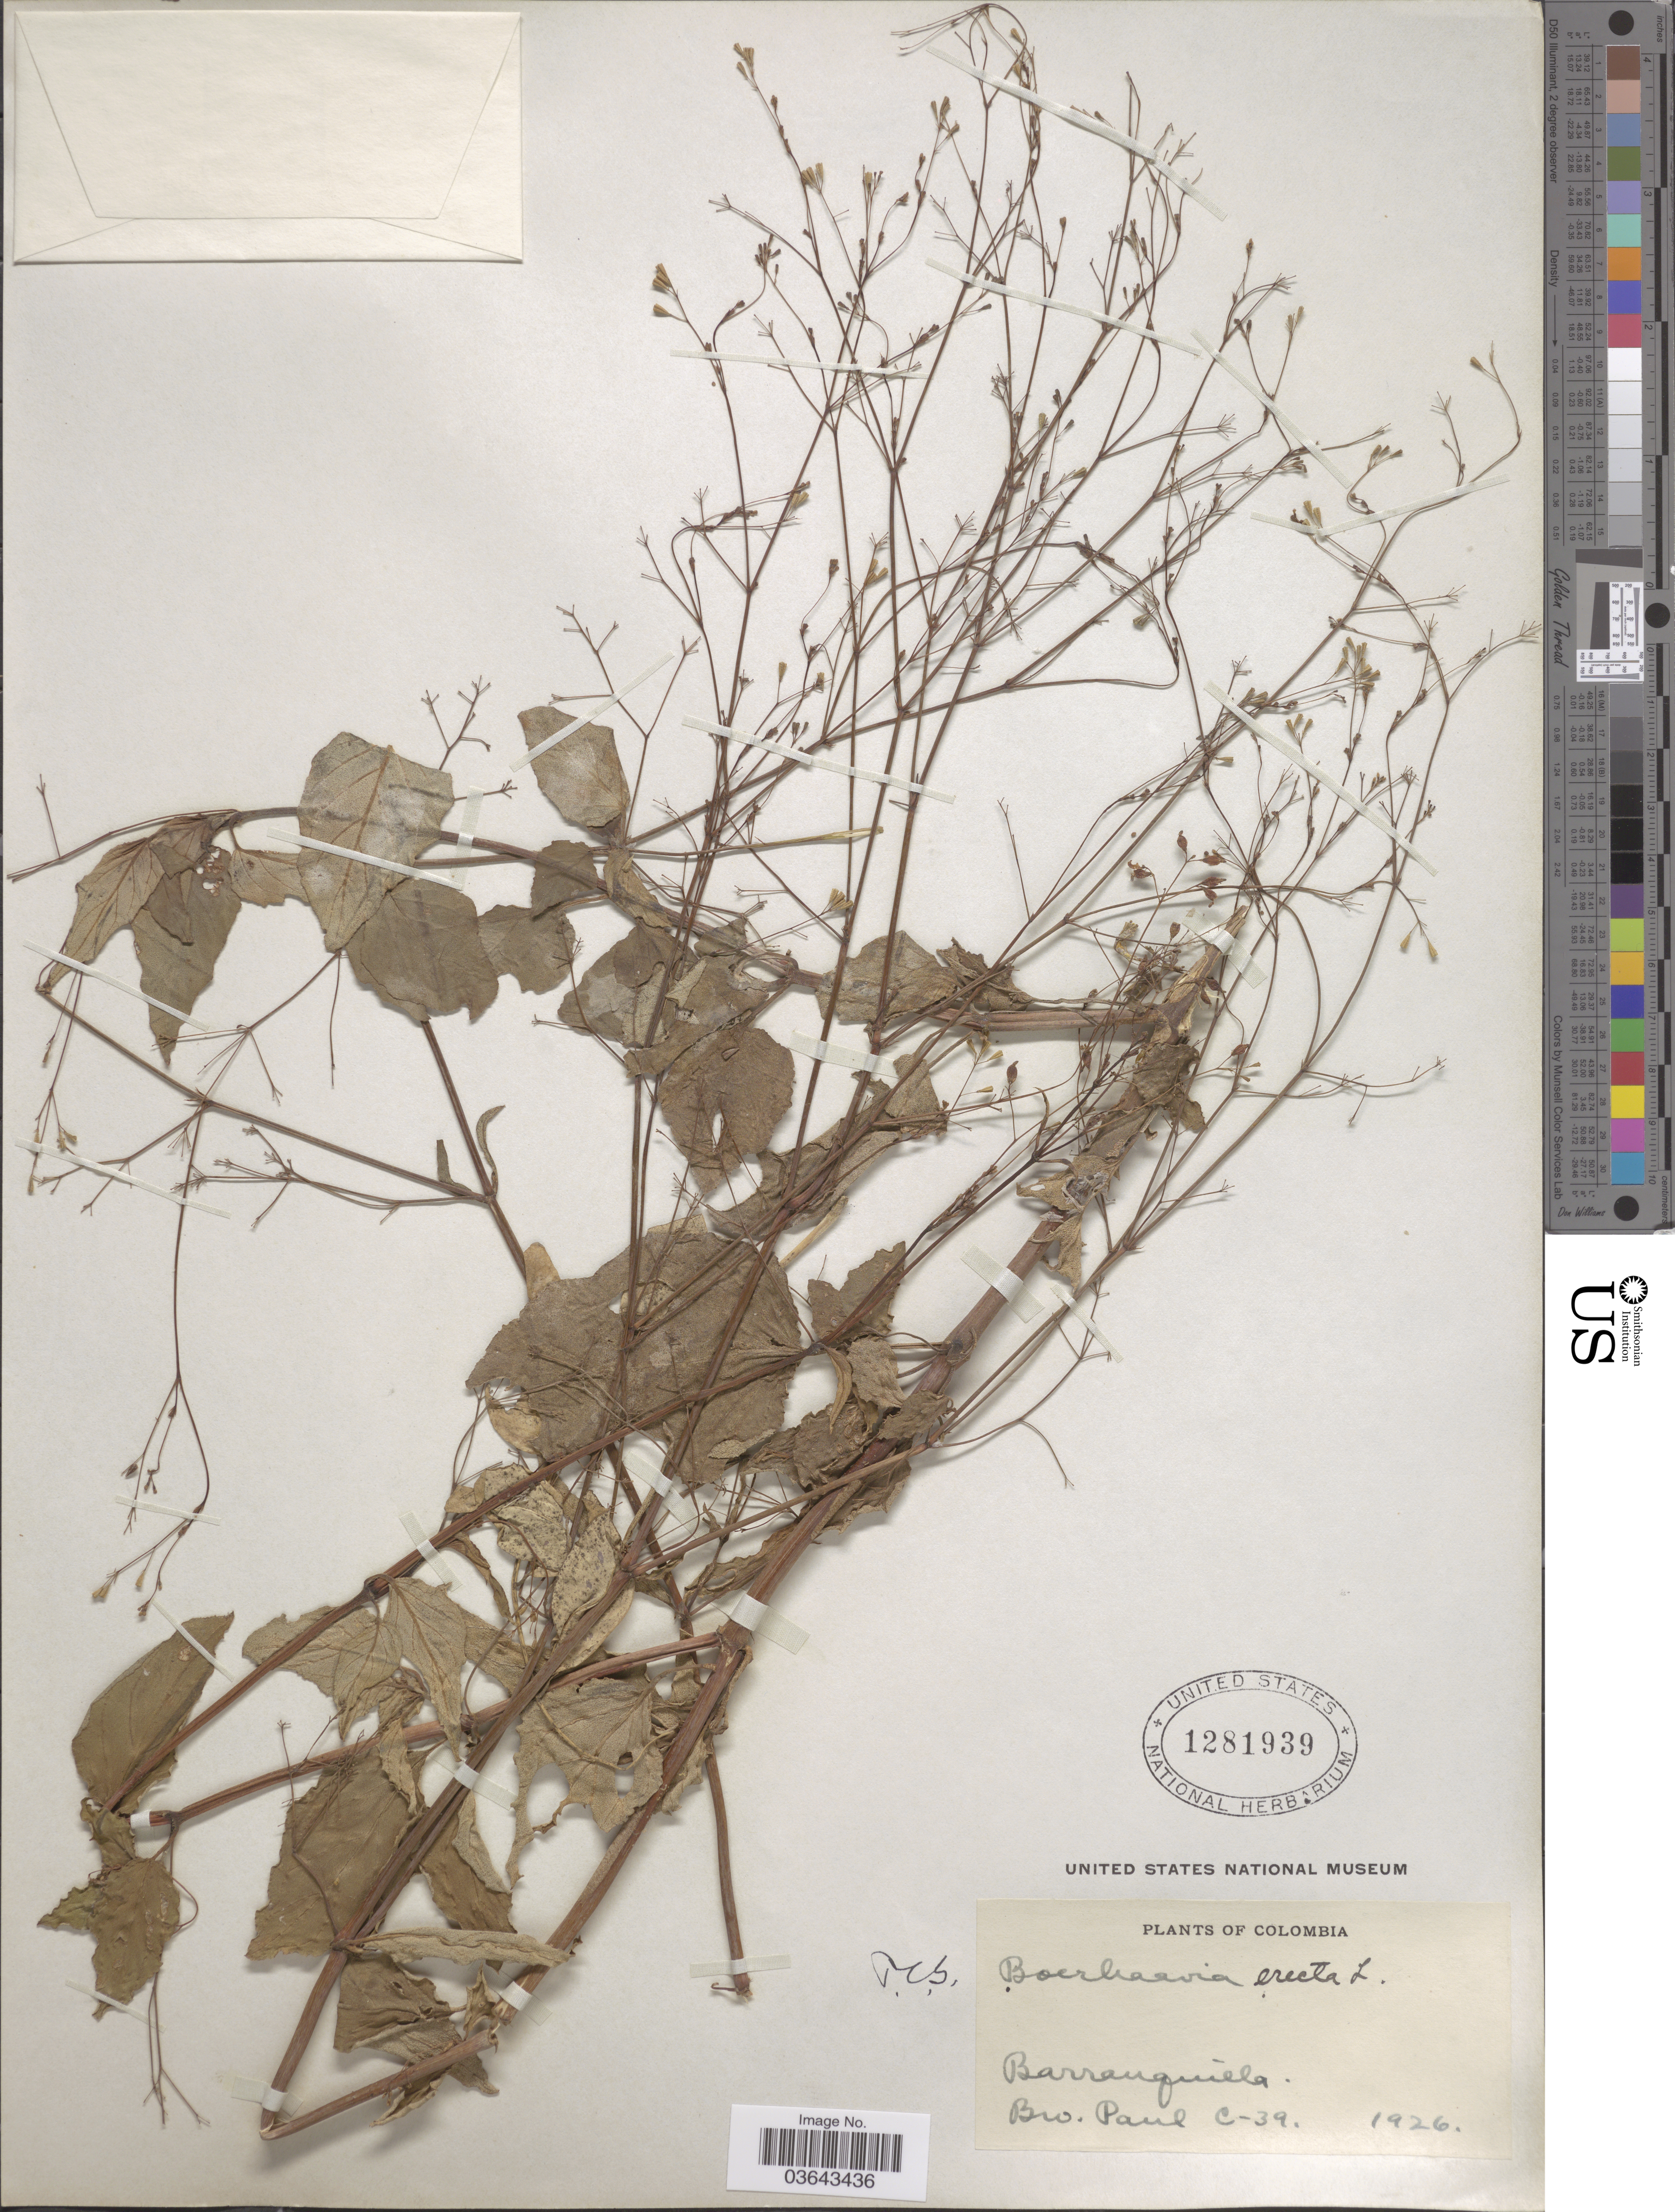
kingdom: Plantae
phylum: Tracheophyta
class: Magnoliopsida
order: Caryophyllales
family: Nyctaginaceae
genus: Boerhavia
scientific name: Boerhavia erecta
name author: L.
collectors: B. Paul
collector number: C-39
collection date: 1926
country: Colombia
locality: Barranquilla.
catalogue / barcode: US 1281939